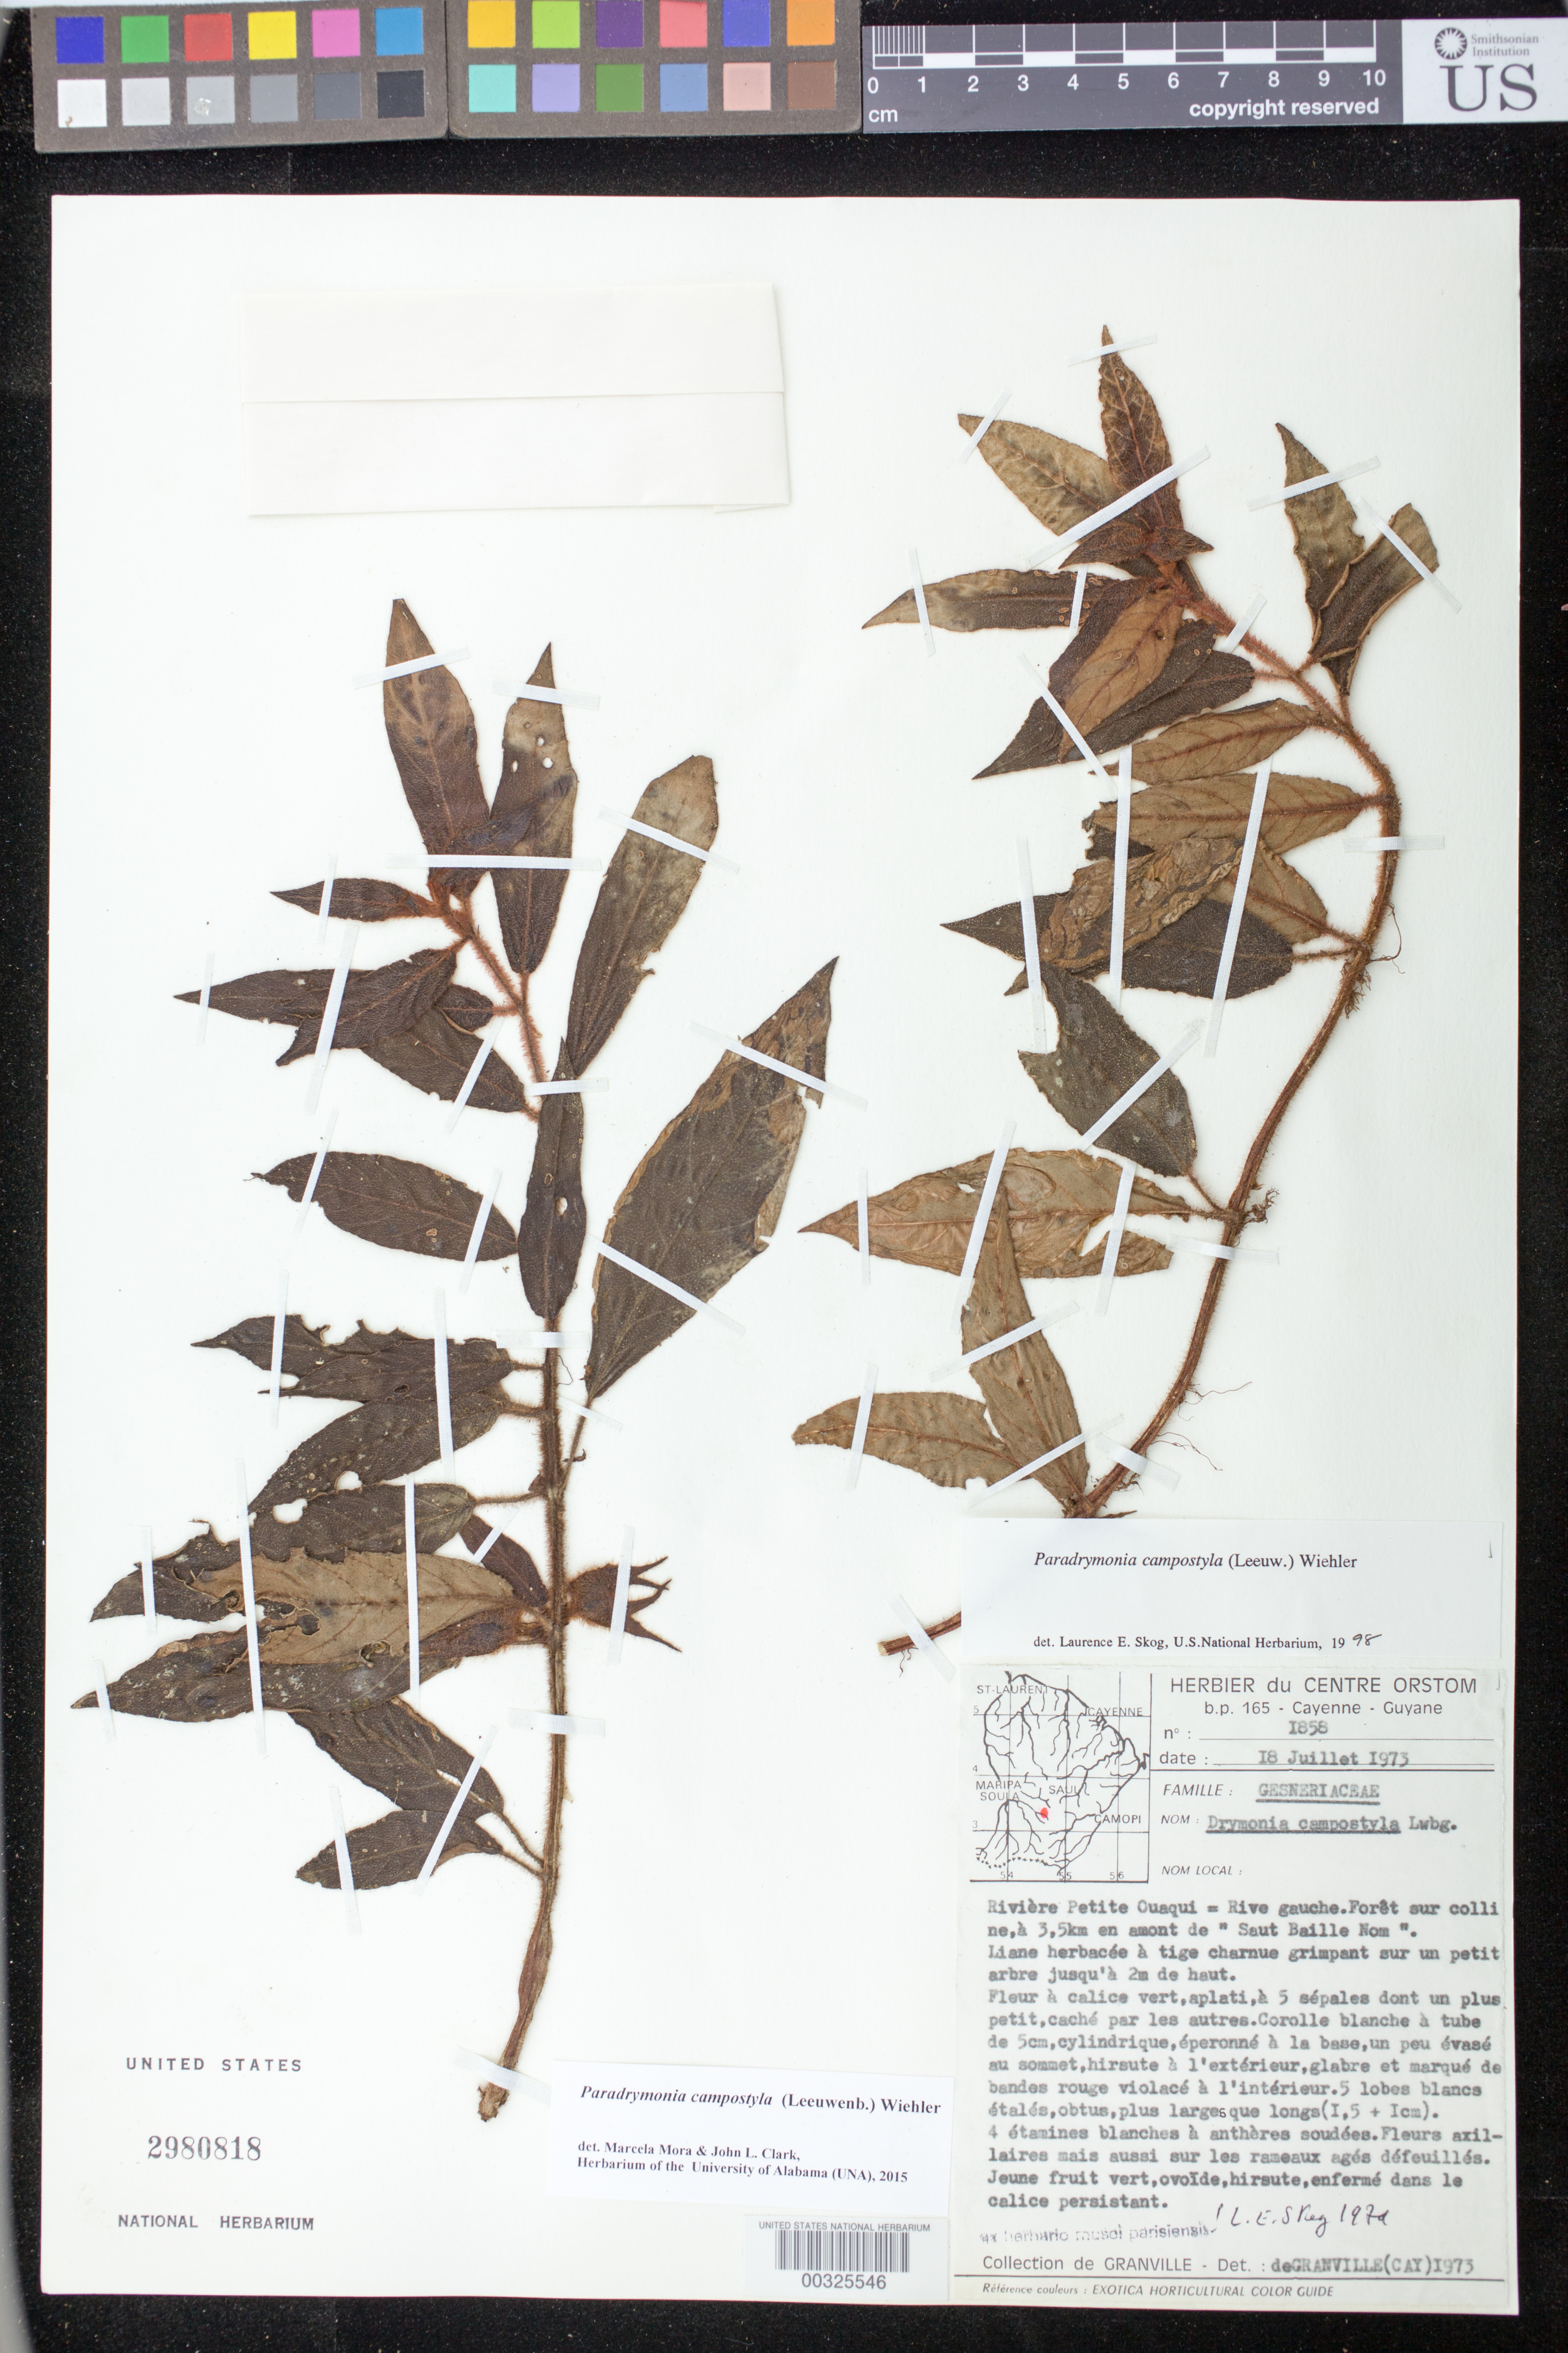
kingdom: Plantae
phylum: Tracheophyta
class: Magnoliopsida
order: Lamiales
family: Gesneriaceae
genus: Paradrymonia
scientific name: Paradrymonia campostyla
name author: (Leeuwenb.) Wiehler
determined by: Skog, Laurence E.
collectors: J.-J. de Granville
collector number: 1858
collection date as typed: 18 Jul 1973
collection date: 1973-07-18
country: French Guiana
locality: Rivière Petite Ouaqui = Rive gauche, à 3.5 km en amont de "Saut Baille Nom"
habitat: Forêt sur colline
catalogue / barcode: US 2980818